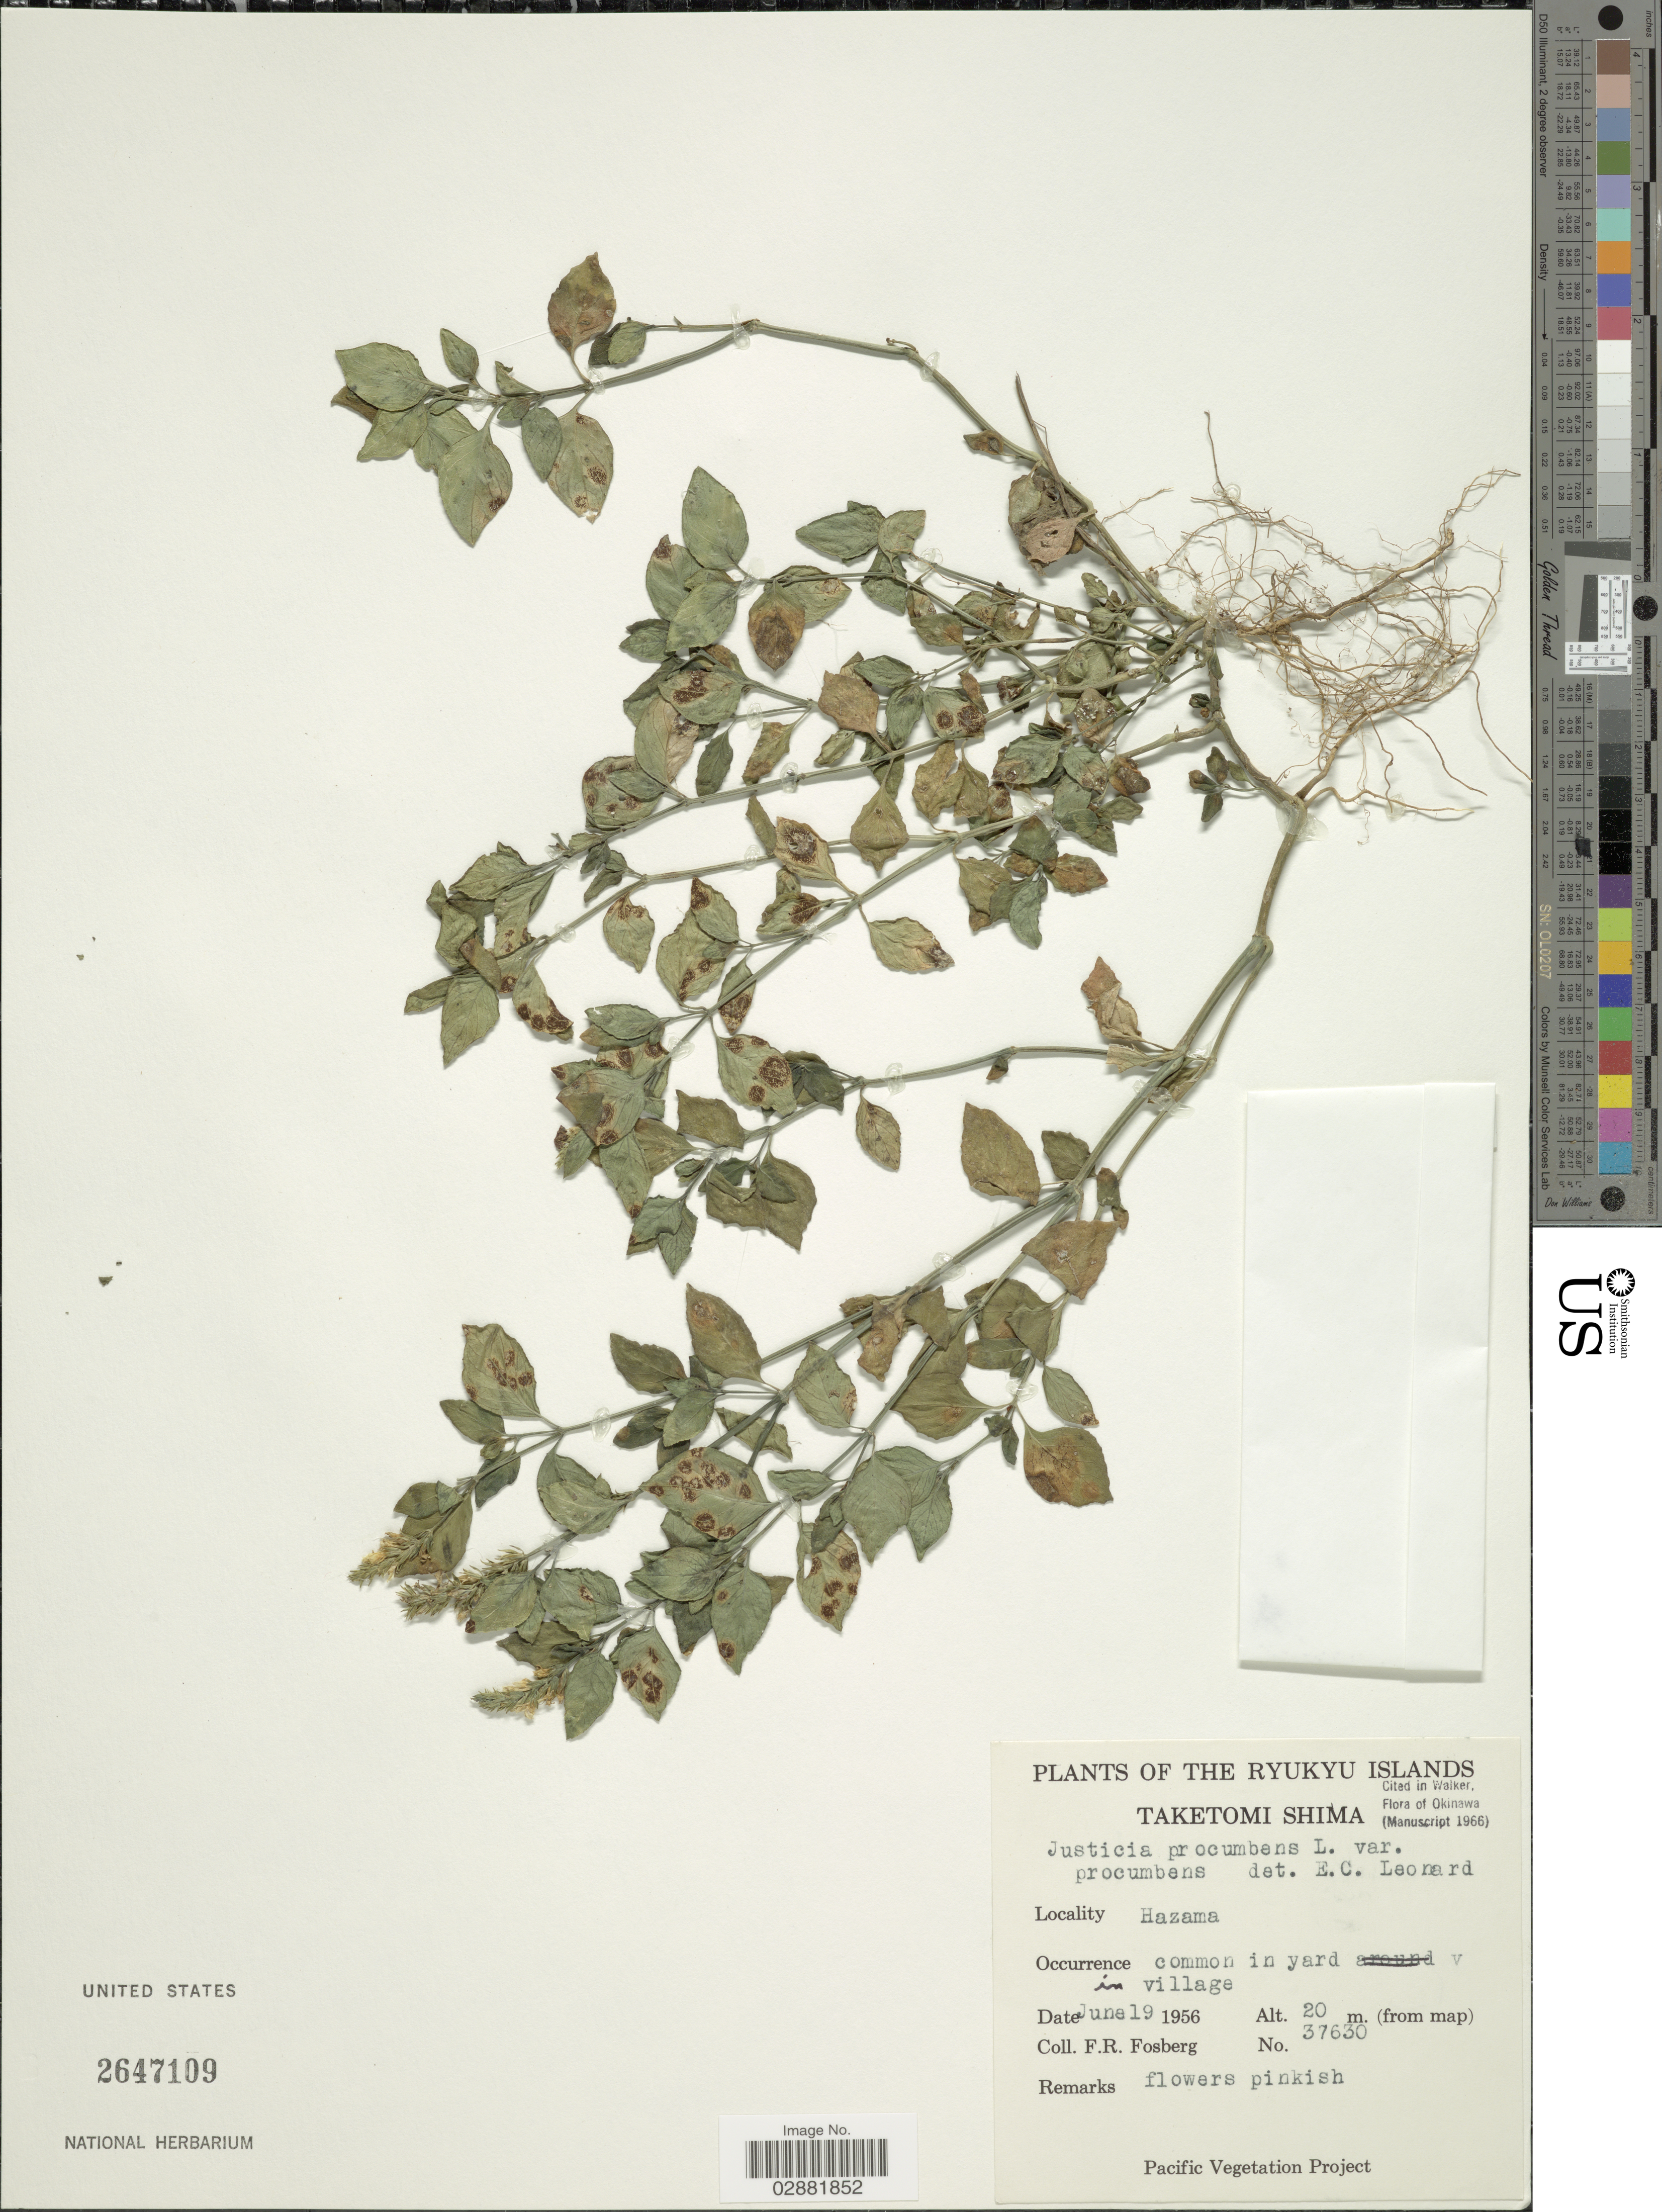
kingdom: Plantae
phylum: Tracheophyta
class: Magnoliopsida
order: Lamiales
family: Acanthaceae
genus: Justicia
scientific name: Justicia procumbens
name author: L.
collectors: F. R. Fosberg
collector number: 37630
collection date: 1956-06-19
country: Japan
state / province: Okinawa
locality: Ryukyu Islands, Taketomi Shima, Hazama.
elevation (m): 20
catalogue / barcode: US 2647109